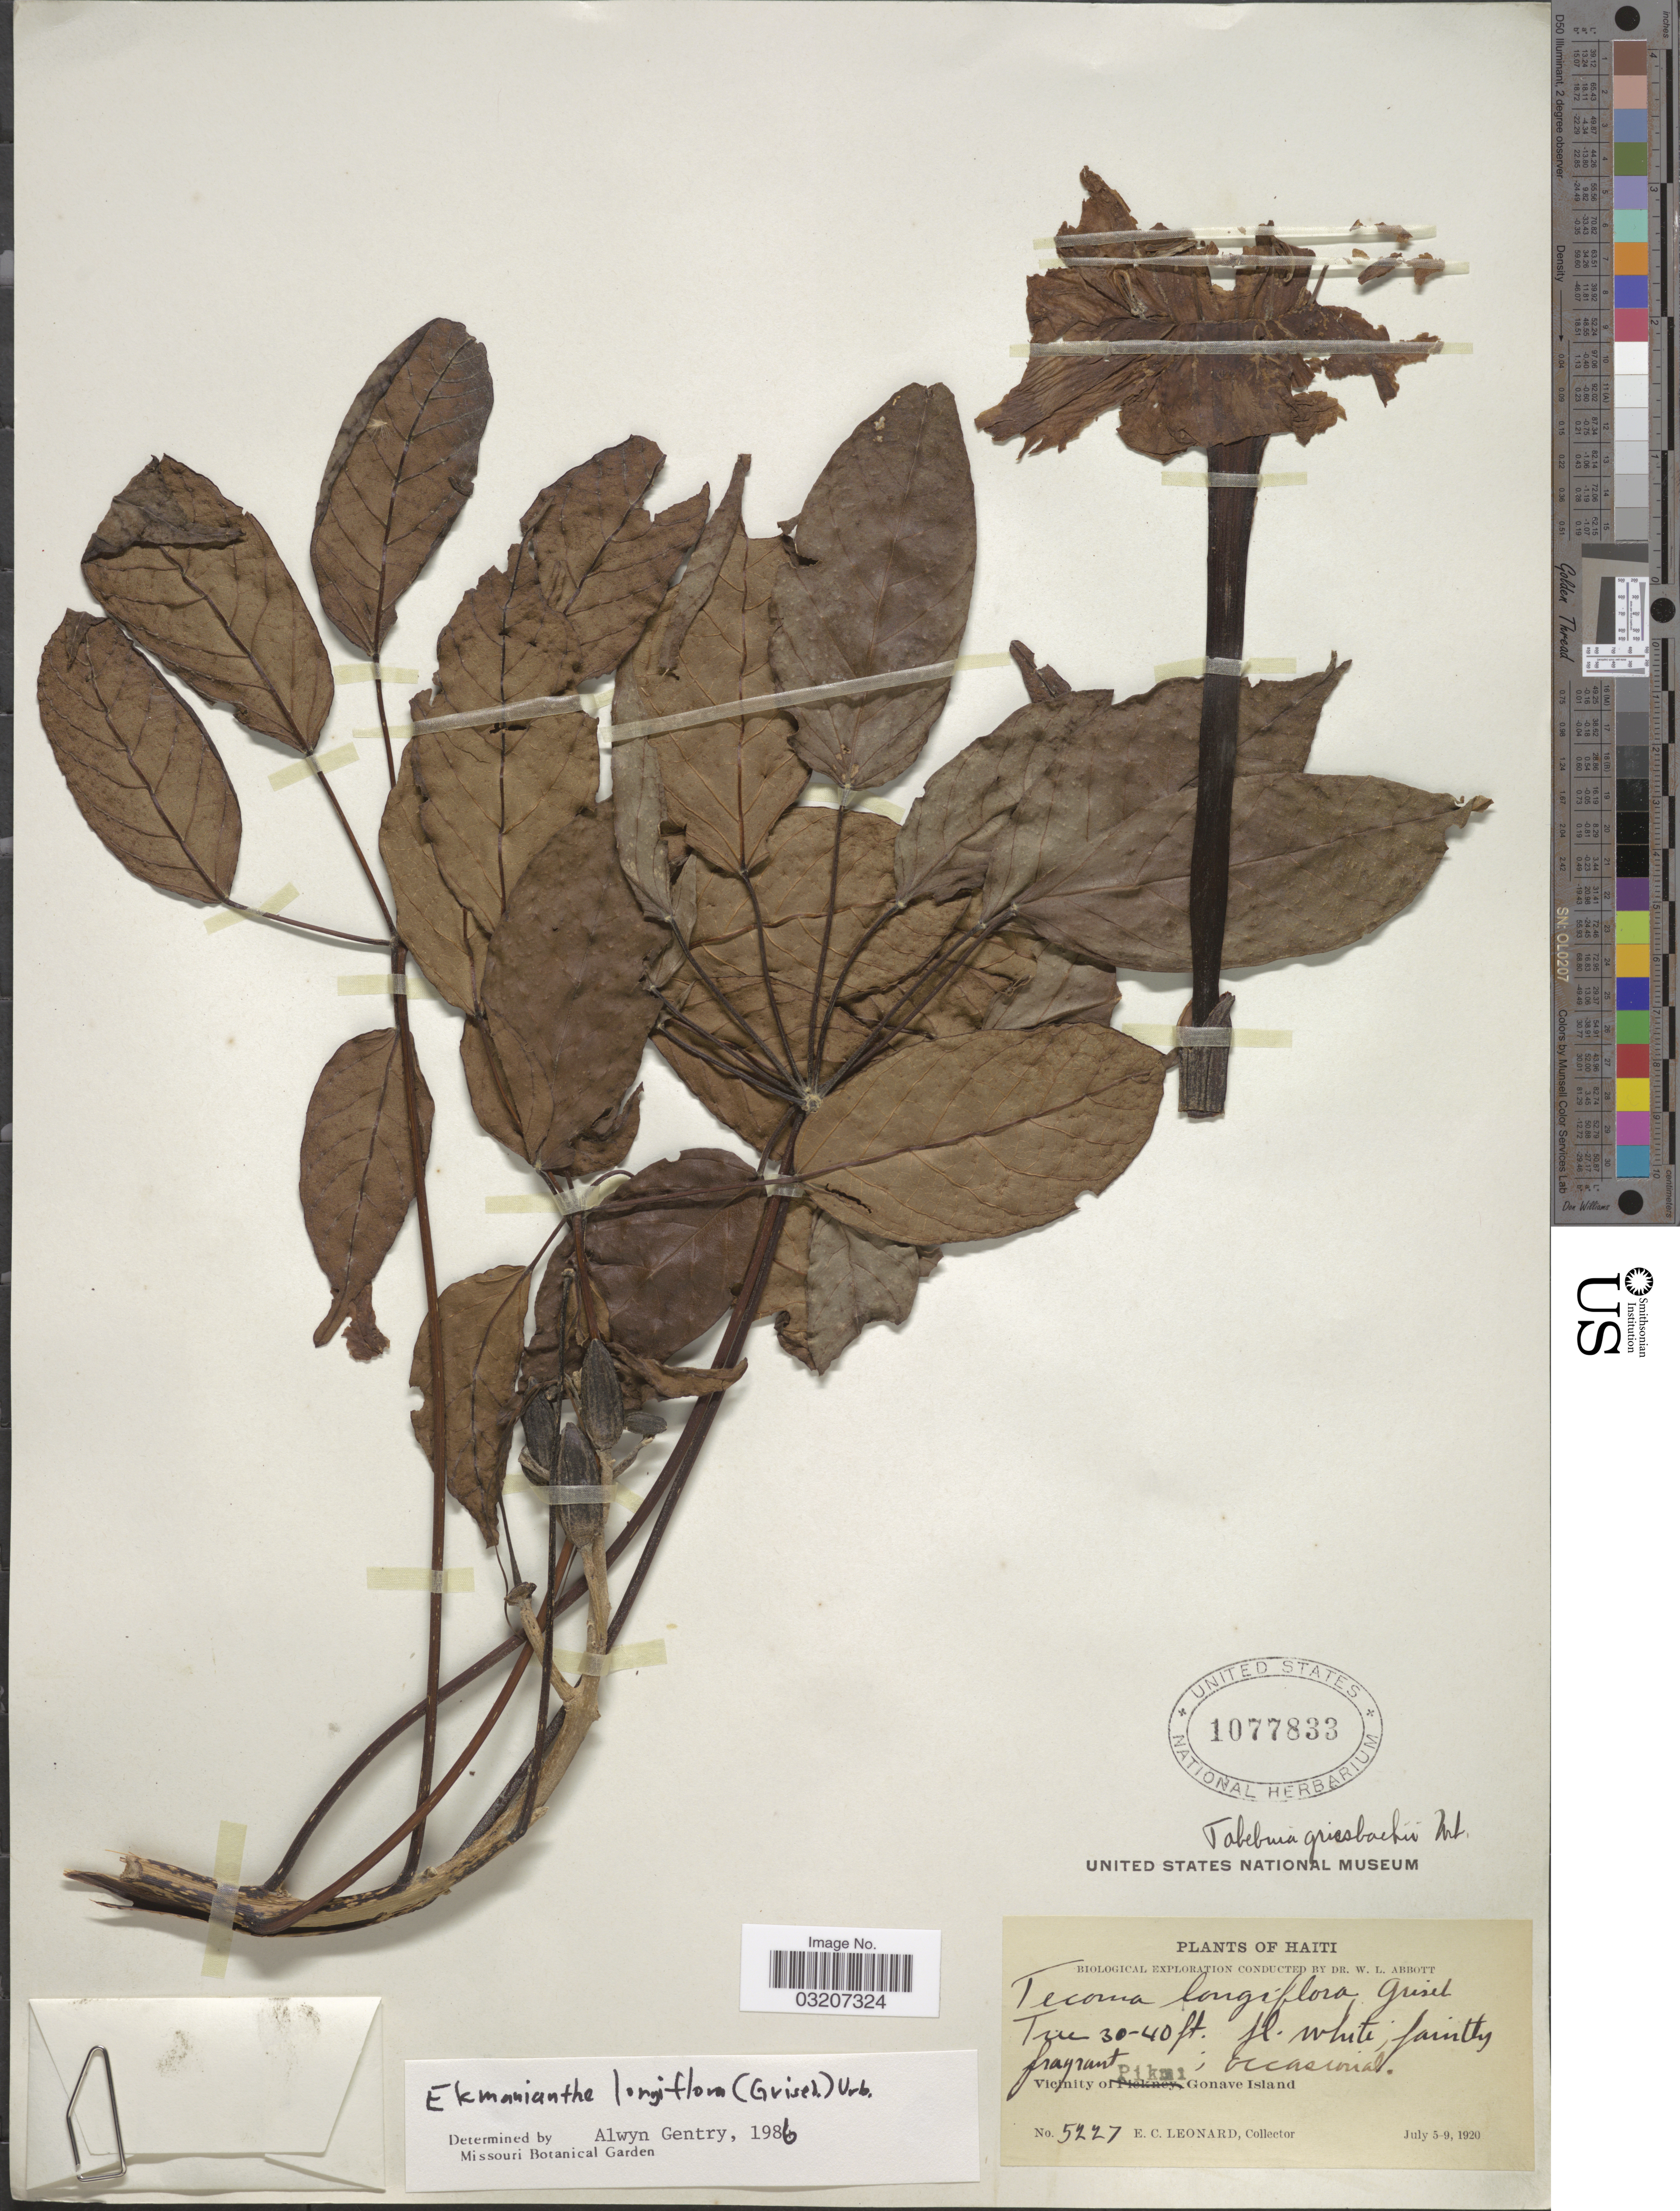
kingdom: Plantae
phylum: Tracheophyta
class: Magnoliopsida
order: Lamiales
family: Bignoniaceae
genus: Ekmanianthe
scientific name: Ekmanianthe longiflora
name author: (Griseb.) Urb.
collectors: E. C. Leonard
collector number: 5227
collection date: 1920-07-05/1920-07-09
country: Haiti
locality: Vicinity of Pikmi, Gonave Island.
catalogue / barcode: US 1077833